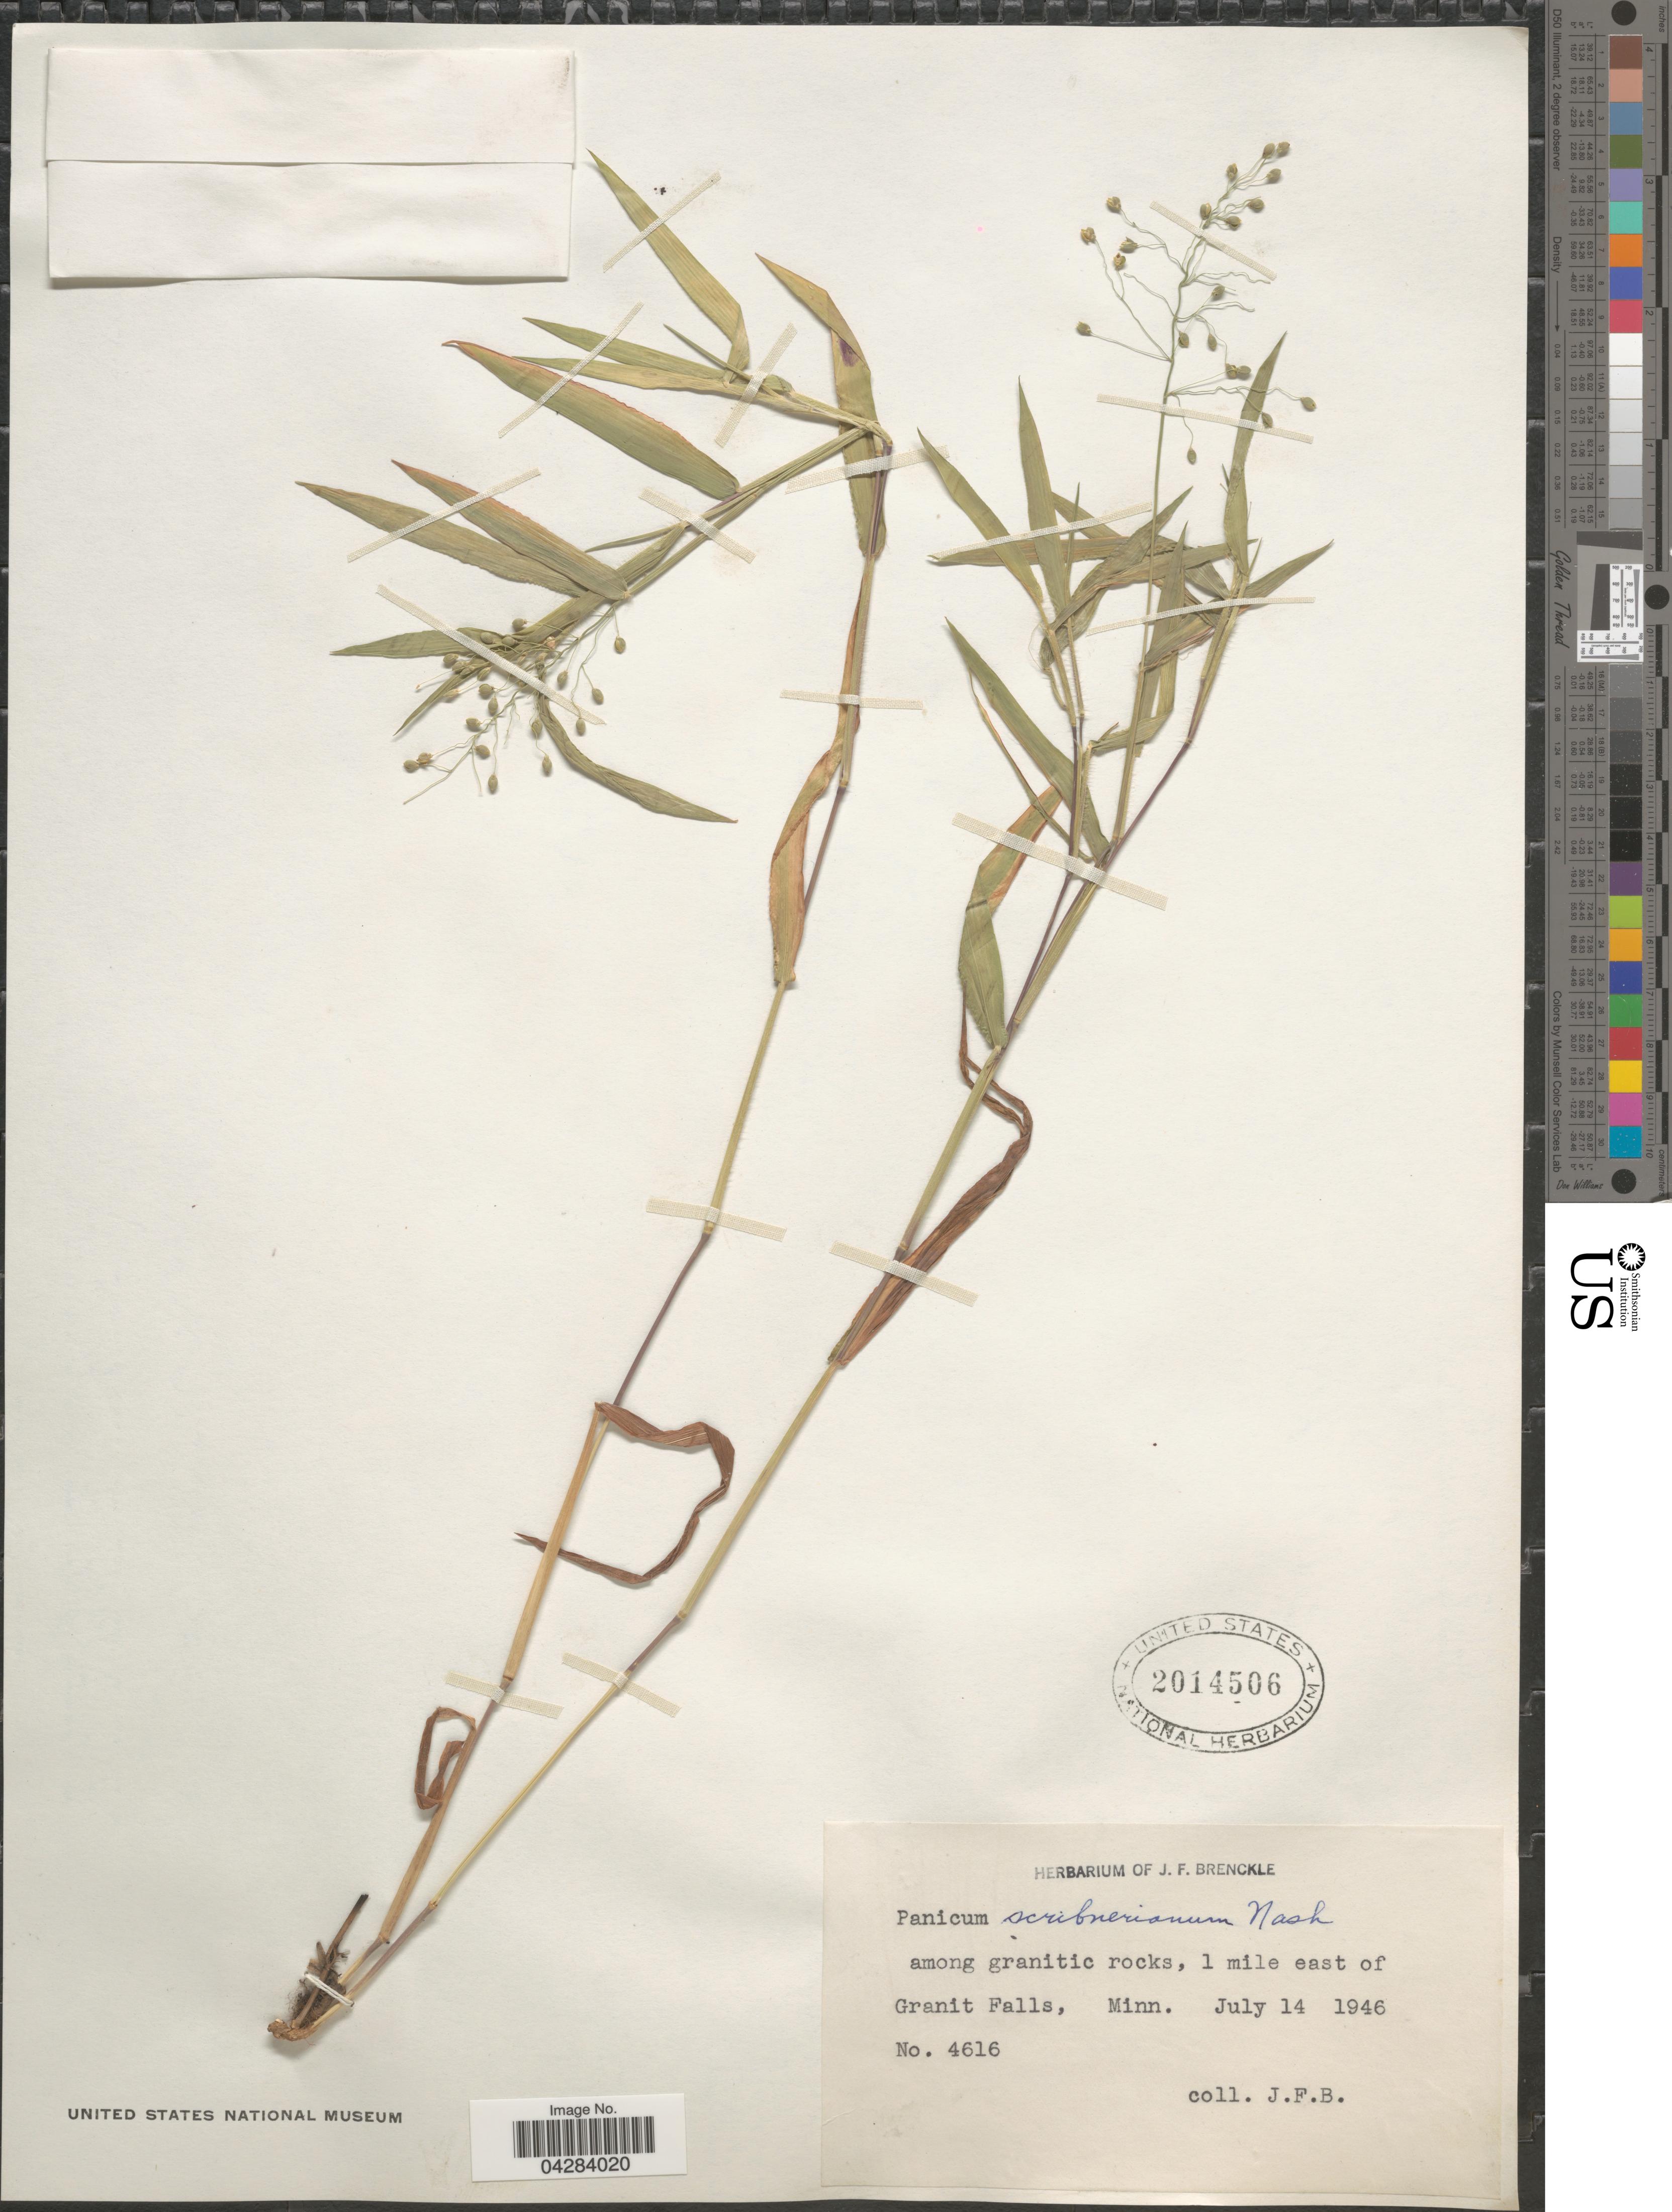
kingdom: Plantae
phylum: Tracheophyta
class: Liliopsida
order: Poales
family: Poaceae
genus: Dichanthelium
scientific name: Dichanthelium oligosanthes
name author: (Schult.) Gould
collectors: J. Brenckle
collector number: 4616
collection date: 1946-07-14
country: United States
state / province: Minnesota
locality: Among granitic rocks, 1 mile east of Granit Falls.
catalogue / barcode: US 2014506